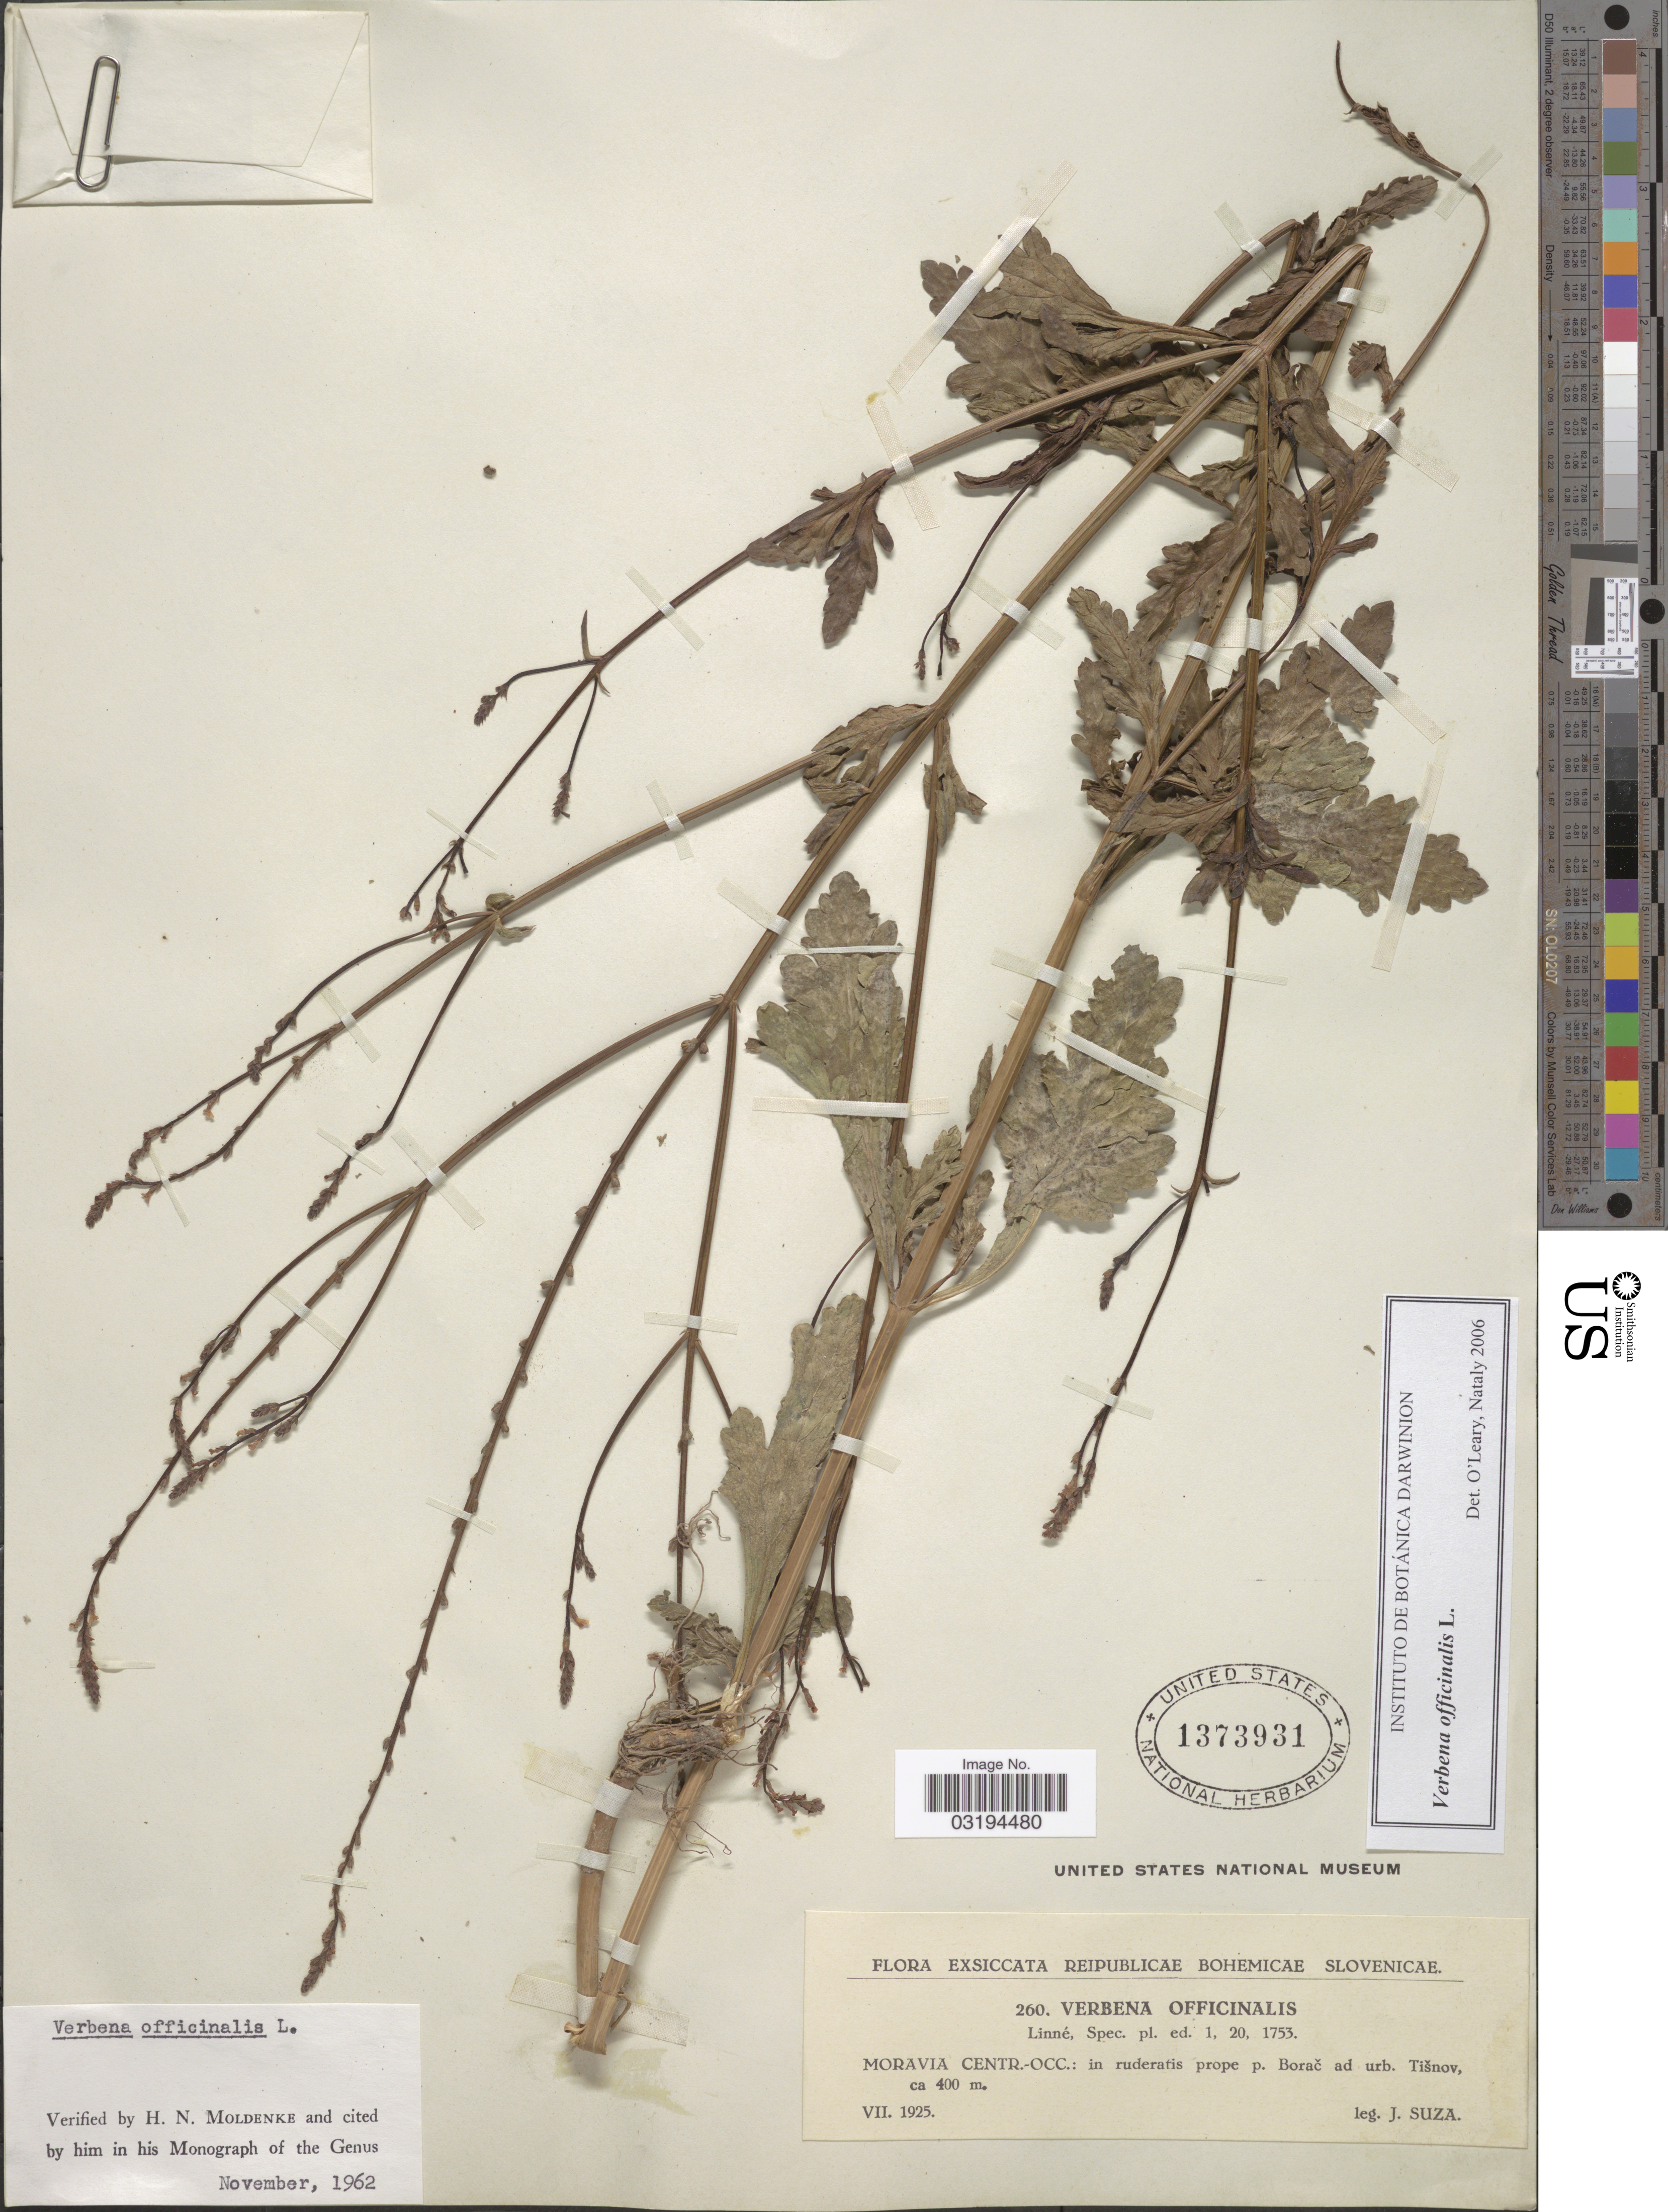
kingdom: Plantae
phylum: Tracheophyta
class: Magnoliopsida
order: Lamiales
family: Verbenaceae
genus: Verbena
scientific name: Verbena officinalis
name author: L.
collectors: J. Suza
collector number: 260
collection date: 1925-07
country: Czechia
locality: Reipublicae Bohemicae Slovenicae. Moravia Centr.-Occ.: in ruderatis prope p. Borac ad urb. Tisnov.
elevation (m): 400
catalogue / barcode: US 1373931